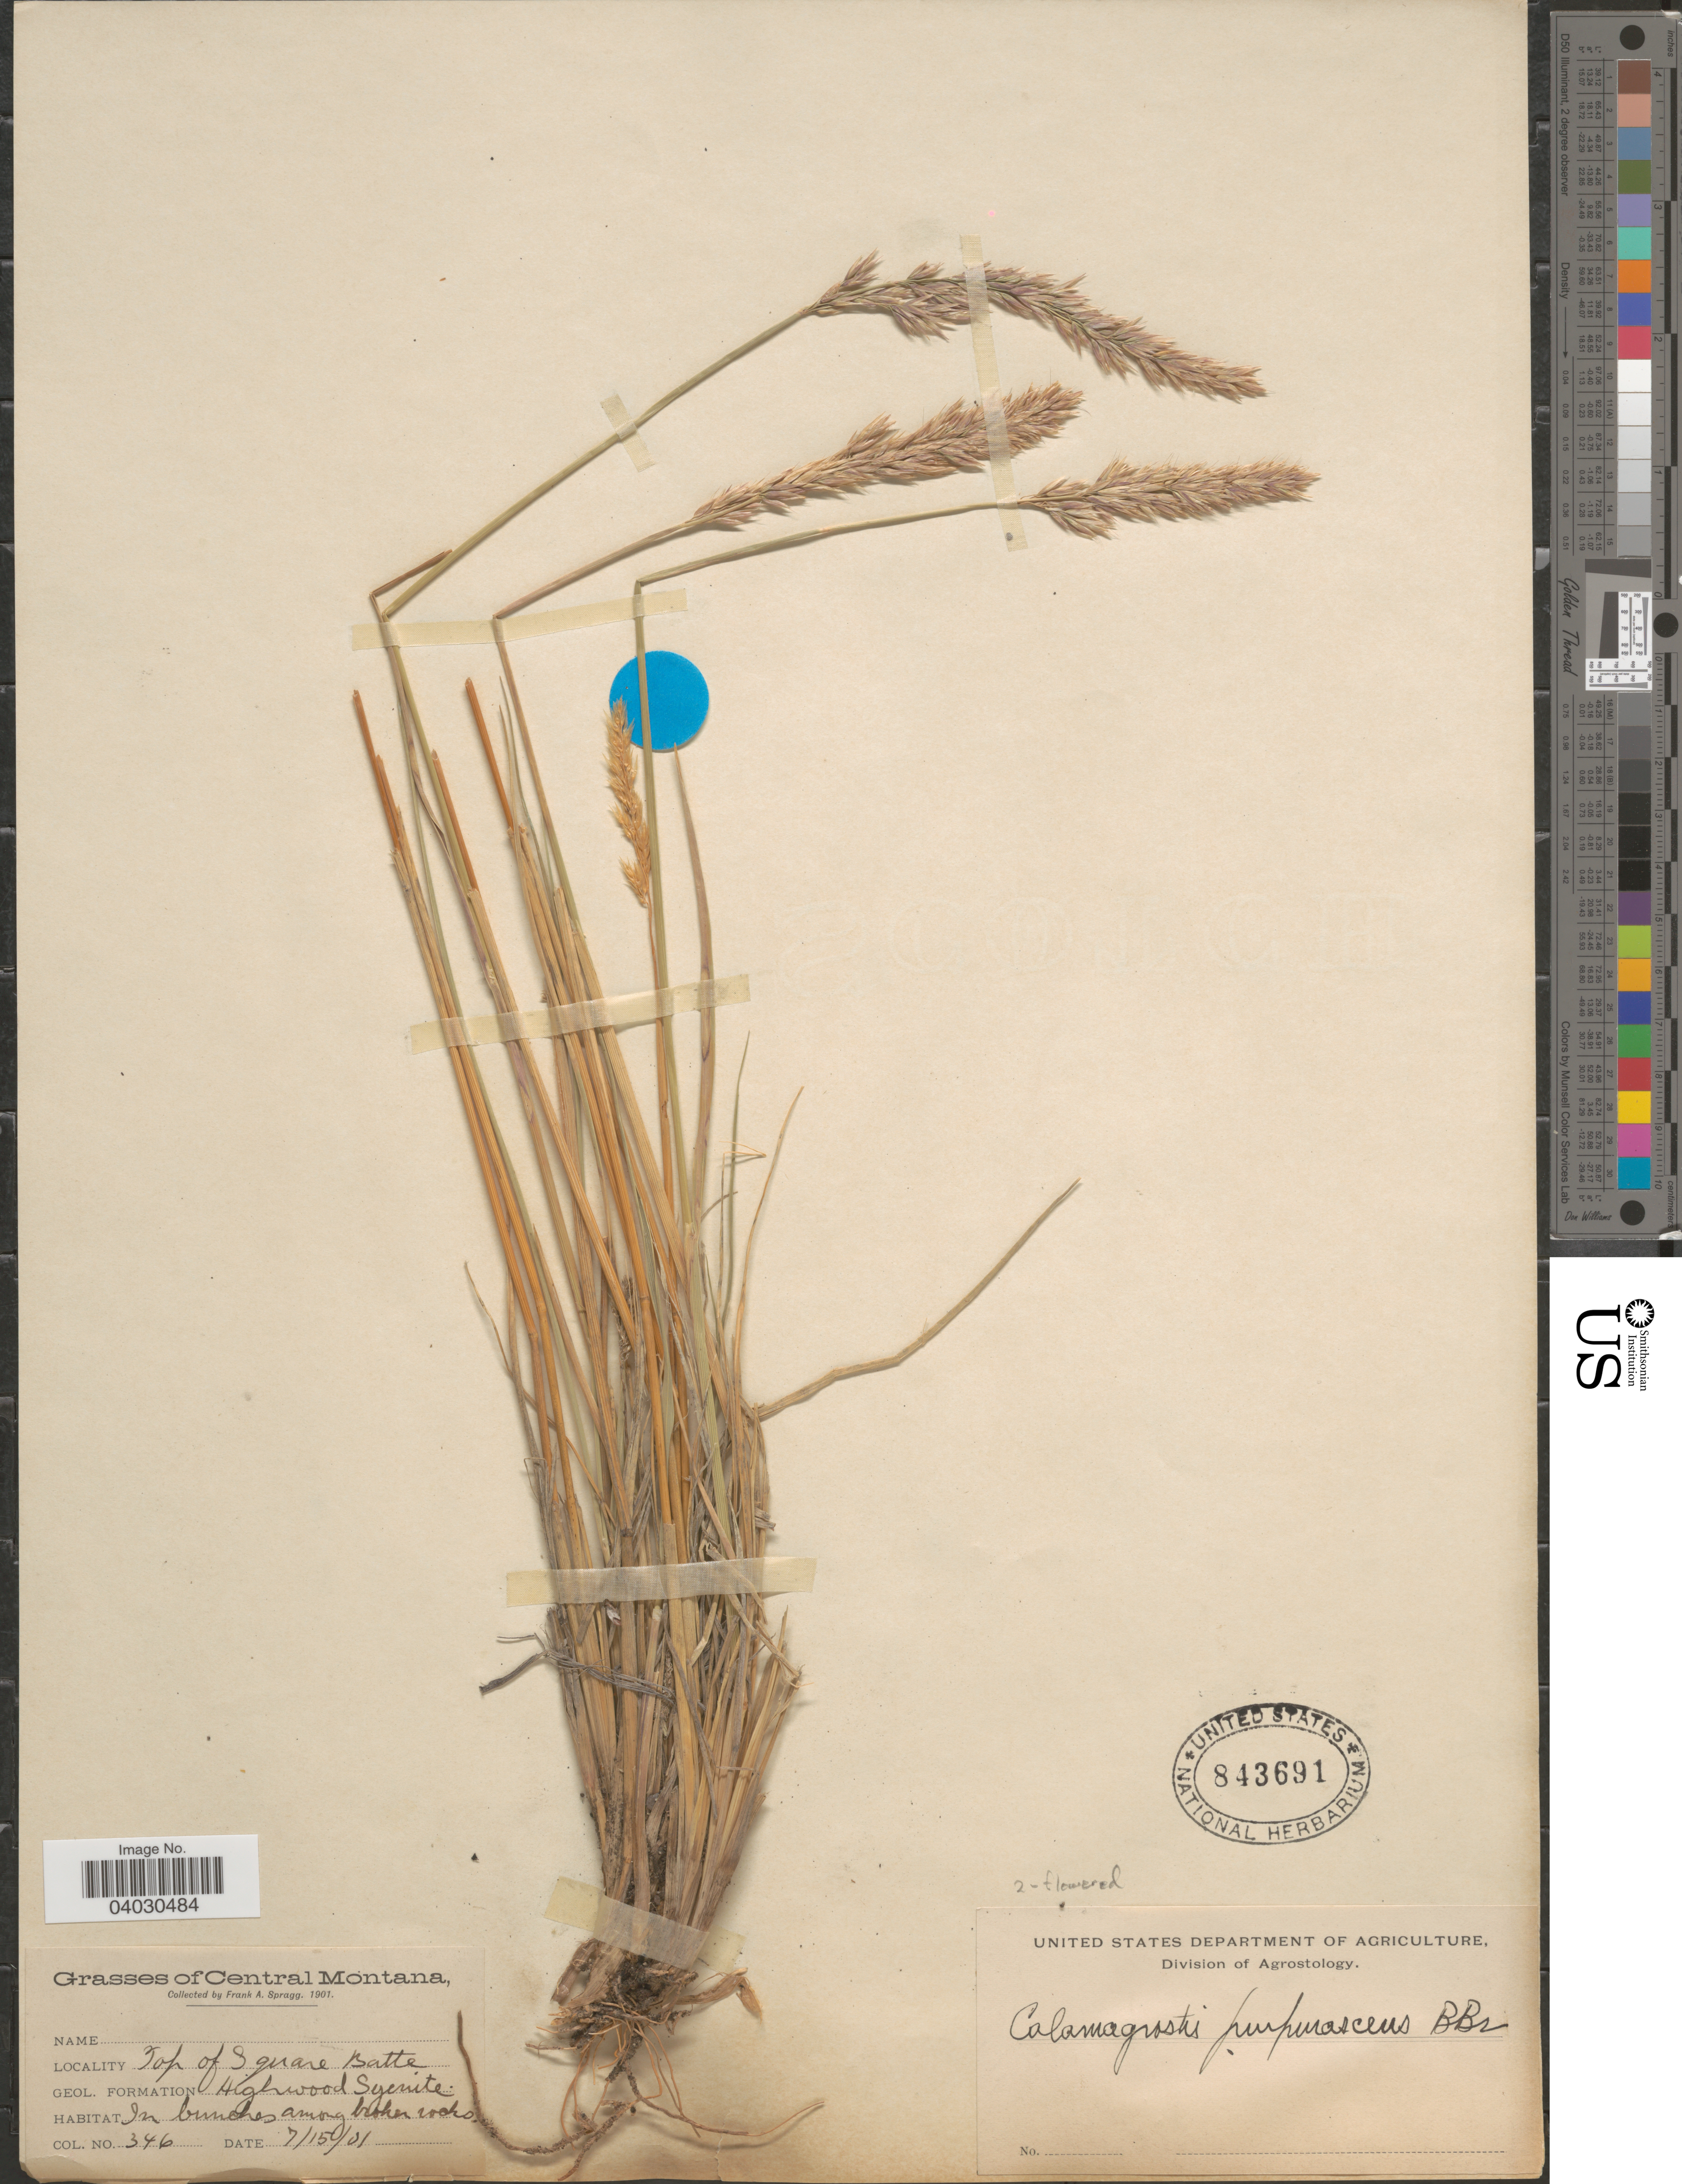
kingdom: Plantae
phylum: Tracheophyta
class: Liliopsida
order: Poales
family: Poaceae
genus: Calamagrostis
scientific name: Calamagrostis purpurascens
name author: R. Br.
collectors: F. Spragg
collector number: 346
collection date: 1901-07-15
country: United States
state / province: Montana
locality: Central Montana. Top of Square Butte. Geol. Formation Highwood Syenite.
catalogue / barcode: US 843691